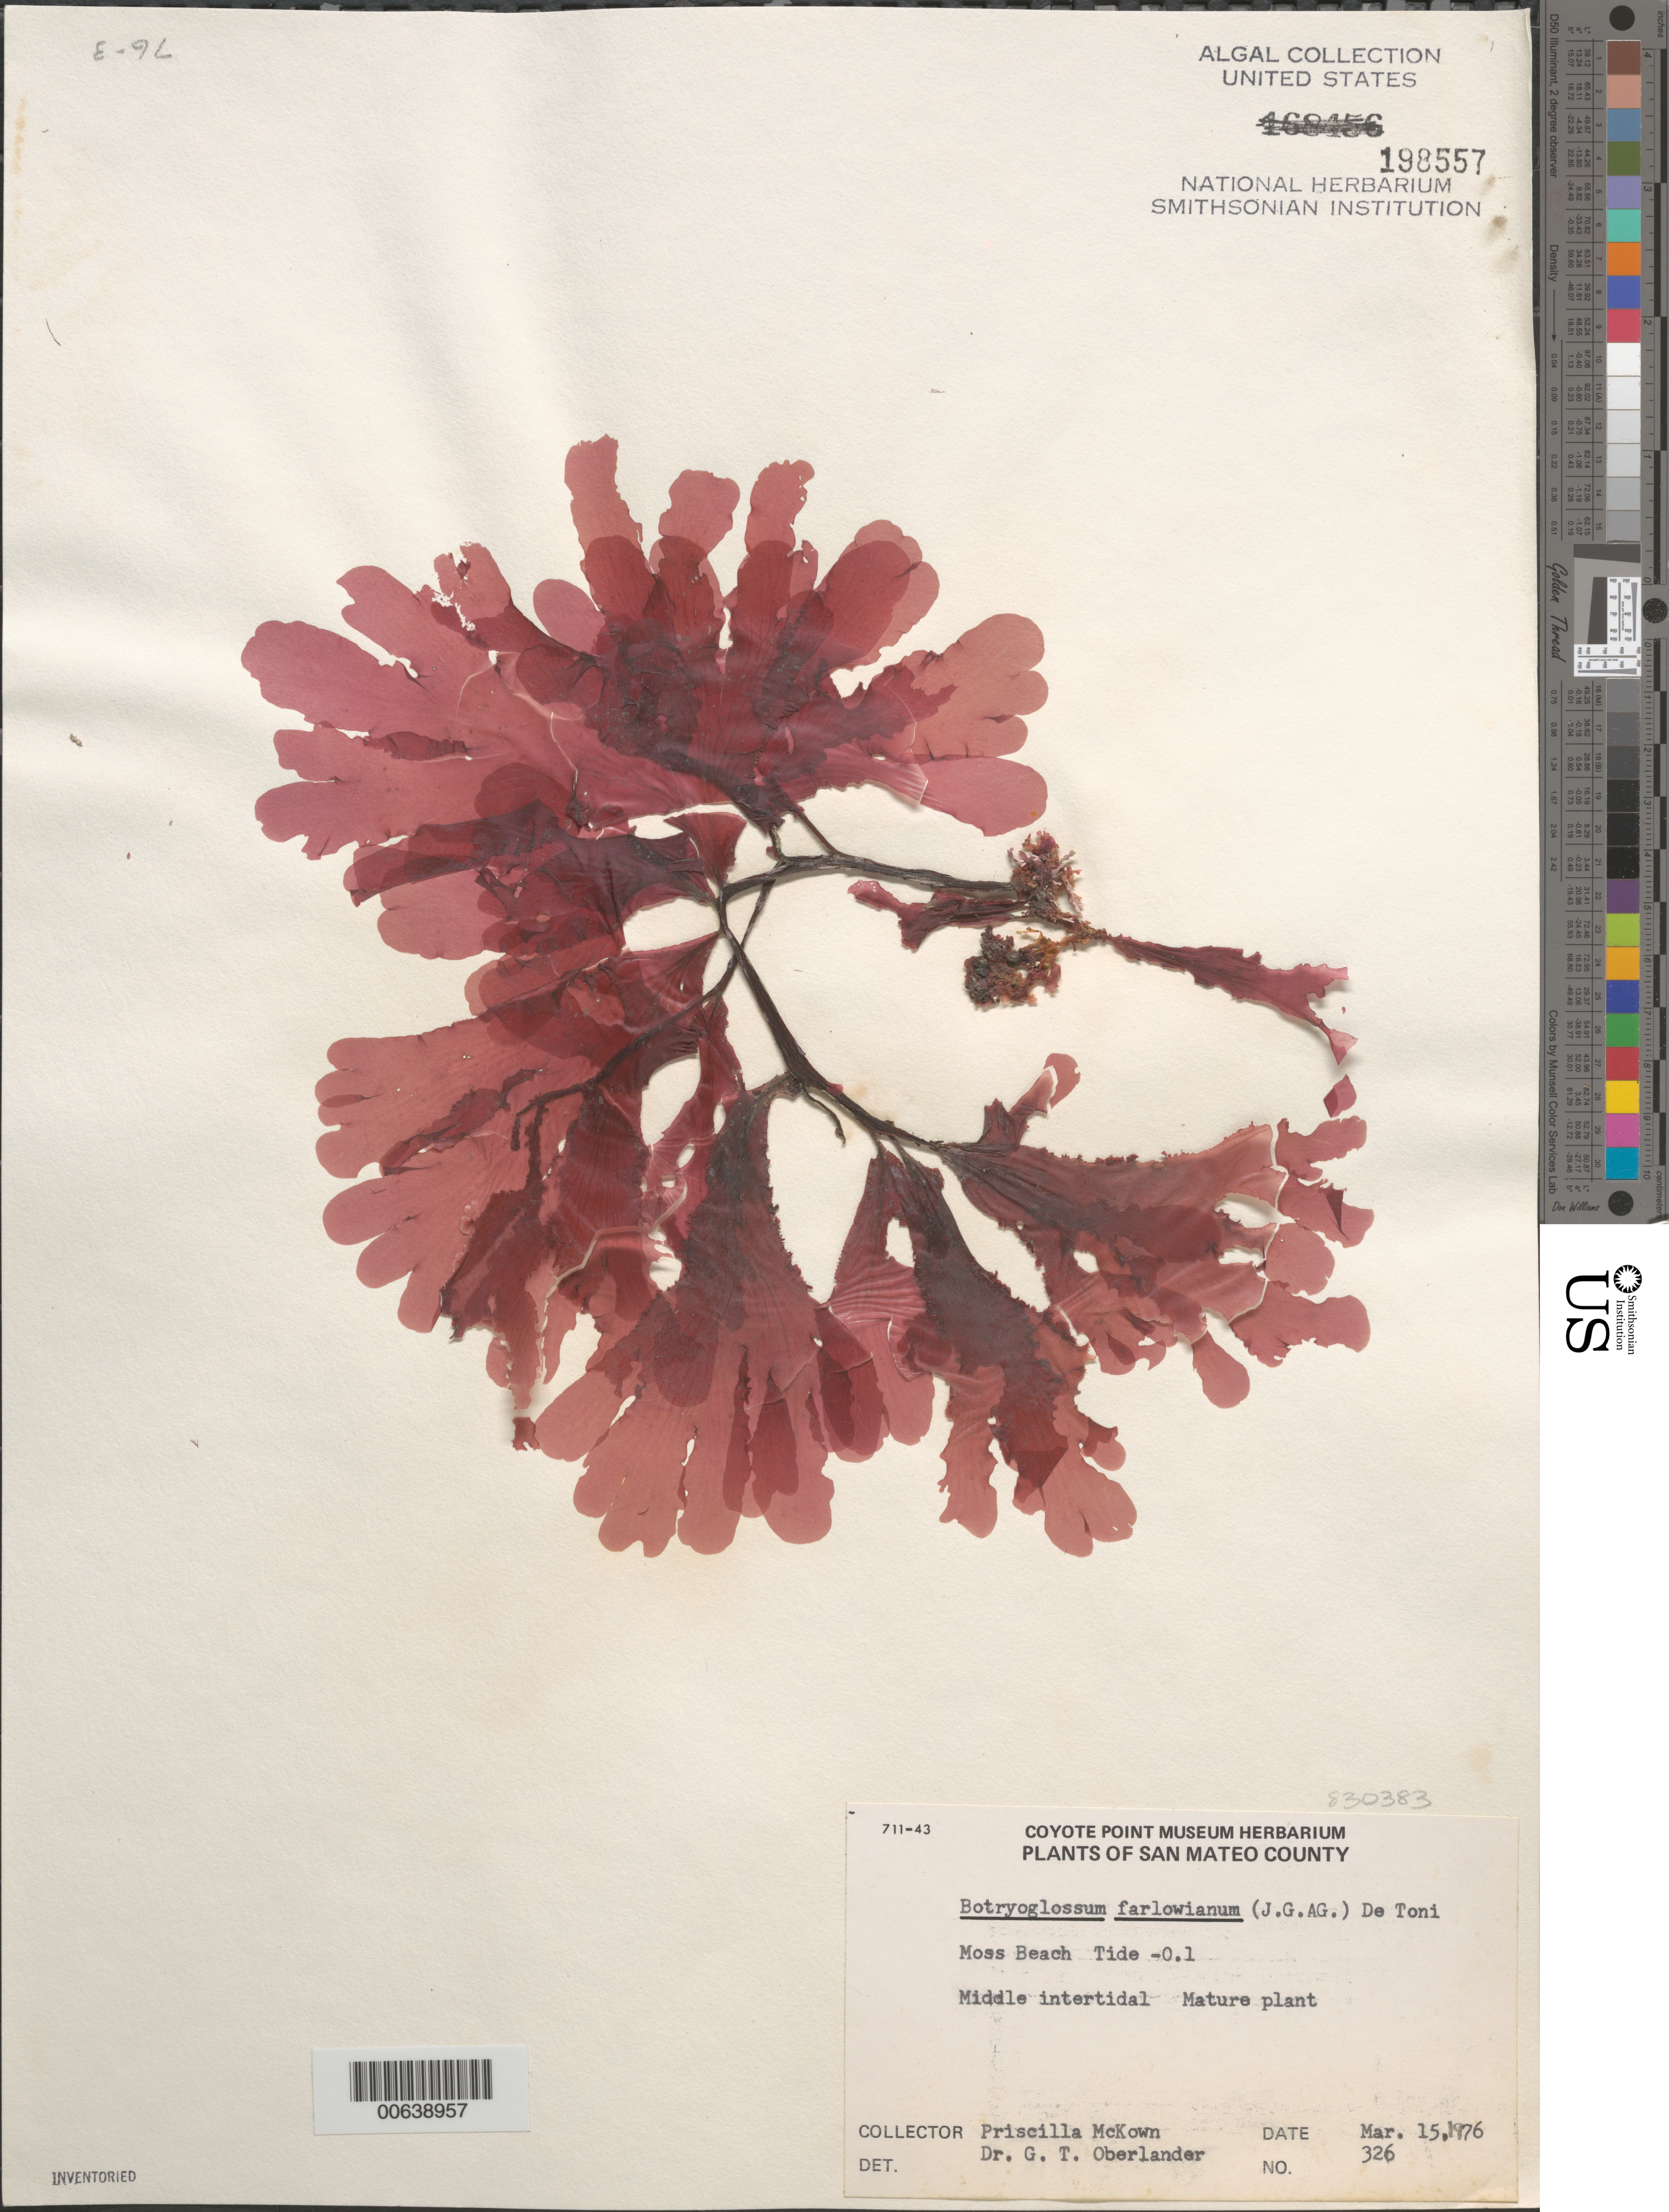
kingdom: Plantae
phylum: Rhodophyta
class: Florideophyceae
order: Ceramiales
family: Delesseriaceae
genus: Botryoglossum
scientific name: Botryoglossum farlowianum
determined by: Oberlander, G. T.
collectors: P. McKown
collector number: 326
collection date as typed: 15 Mar 1976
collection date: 1976-03-15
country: United States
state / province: California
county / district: San Mateo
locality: Moss Beach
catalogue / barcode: US 198557